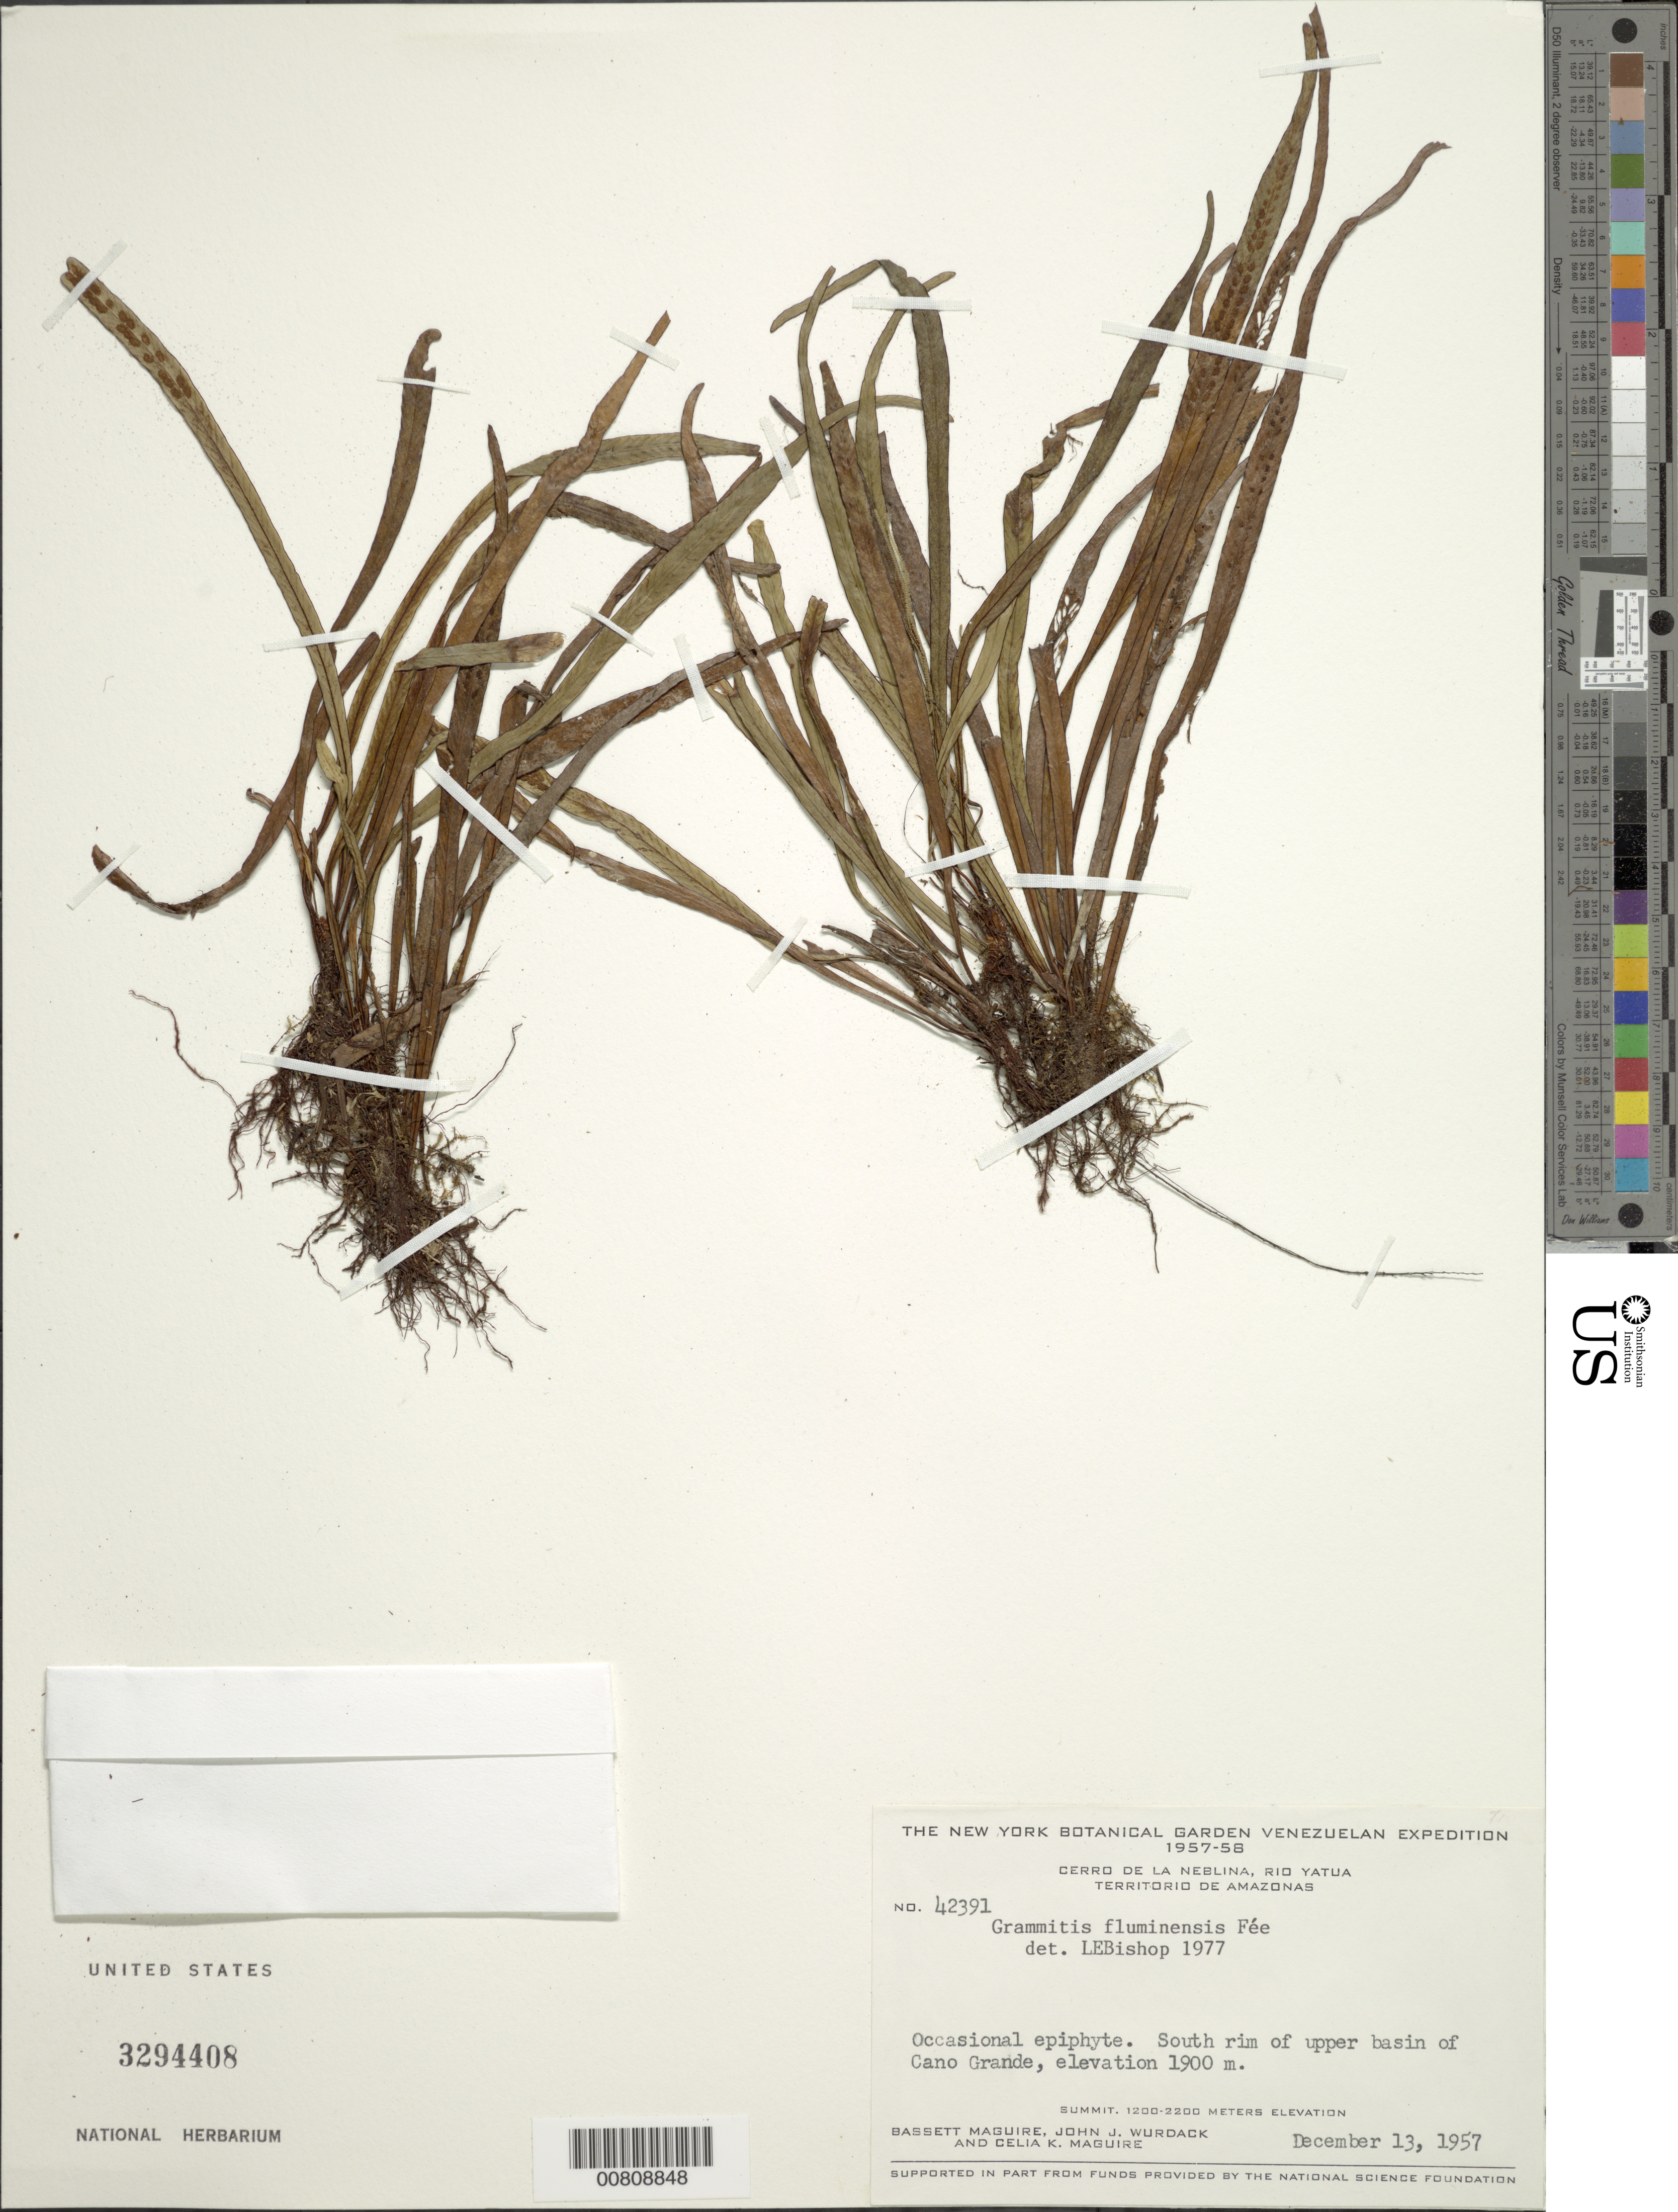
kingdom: Plantae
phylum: Tracheophyta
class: Polypodiopsida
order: Polypodiales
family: Polypodiaceae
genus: Grammitis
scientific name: Grammitis fluminensis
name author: Fée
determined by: Bishop, L. E.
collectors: B. Maguire, J. J. Wurdack & C. K. Maguire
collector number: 42391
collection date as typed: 13-Dec-57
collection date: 1957-12-13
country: Venezuela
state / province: Amazonas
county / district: Río Negro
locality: Cerro de la Neblina, Río Yatua, Caño Grande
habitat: South rim, upper basin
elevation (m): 1900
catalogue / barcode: US 3294408